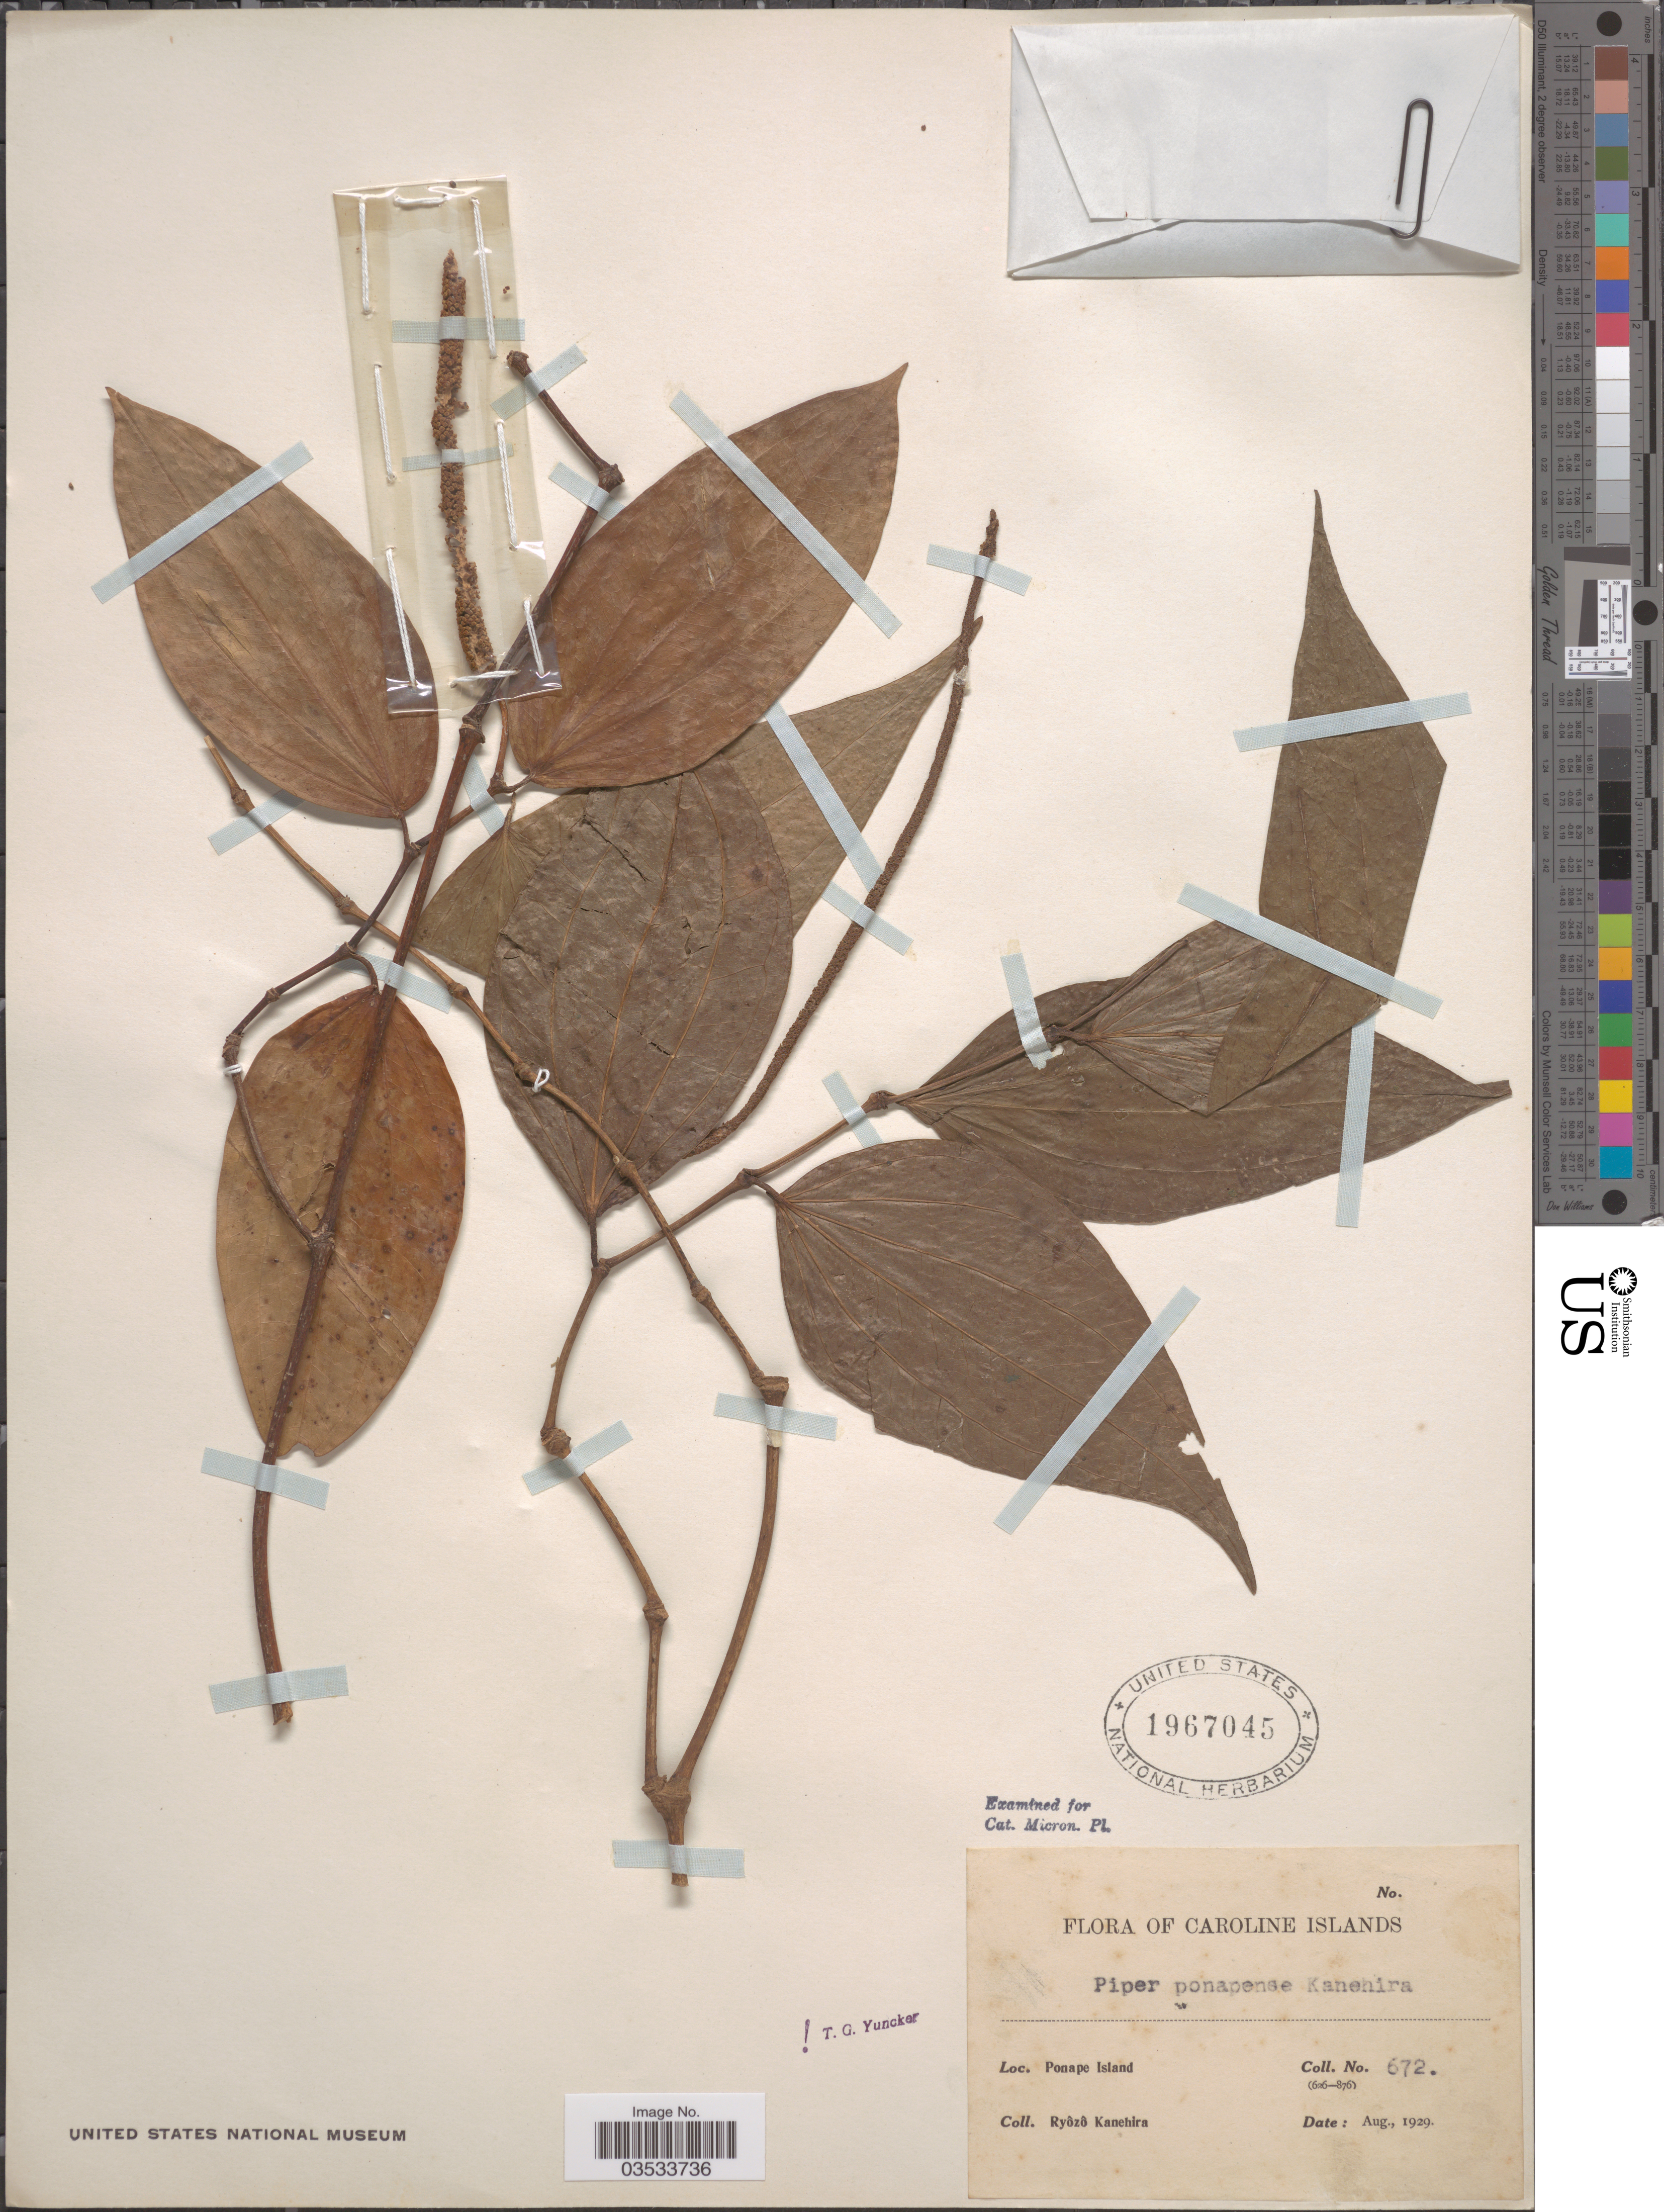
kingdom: Plantae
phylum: Tracheophyta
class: Magnoliopsida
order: Piperales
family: Piperaceae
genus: Piper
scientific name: Piper ponapense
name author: C. DC.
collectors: R. Kanehira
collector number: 672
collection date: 1929-08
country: Micronesia, Federated States of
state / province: Pohnpei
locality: Caroline Islands. Ponape Island.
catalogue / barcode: US 1967045